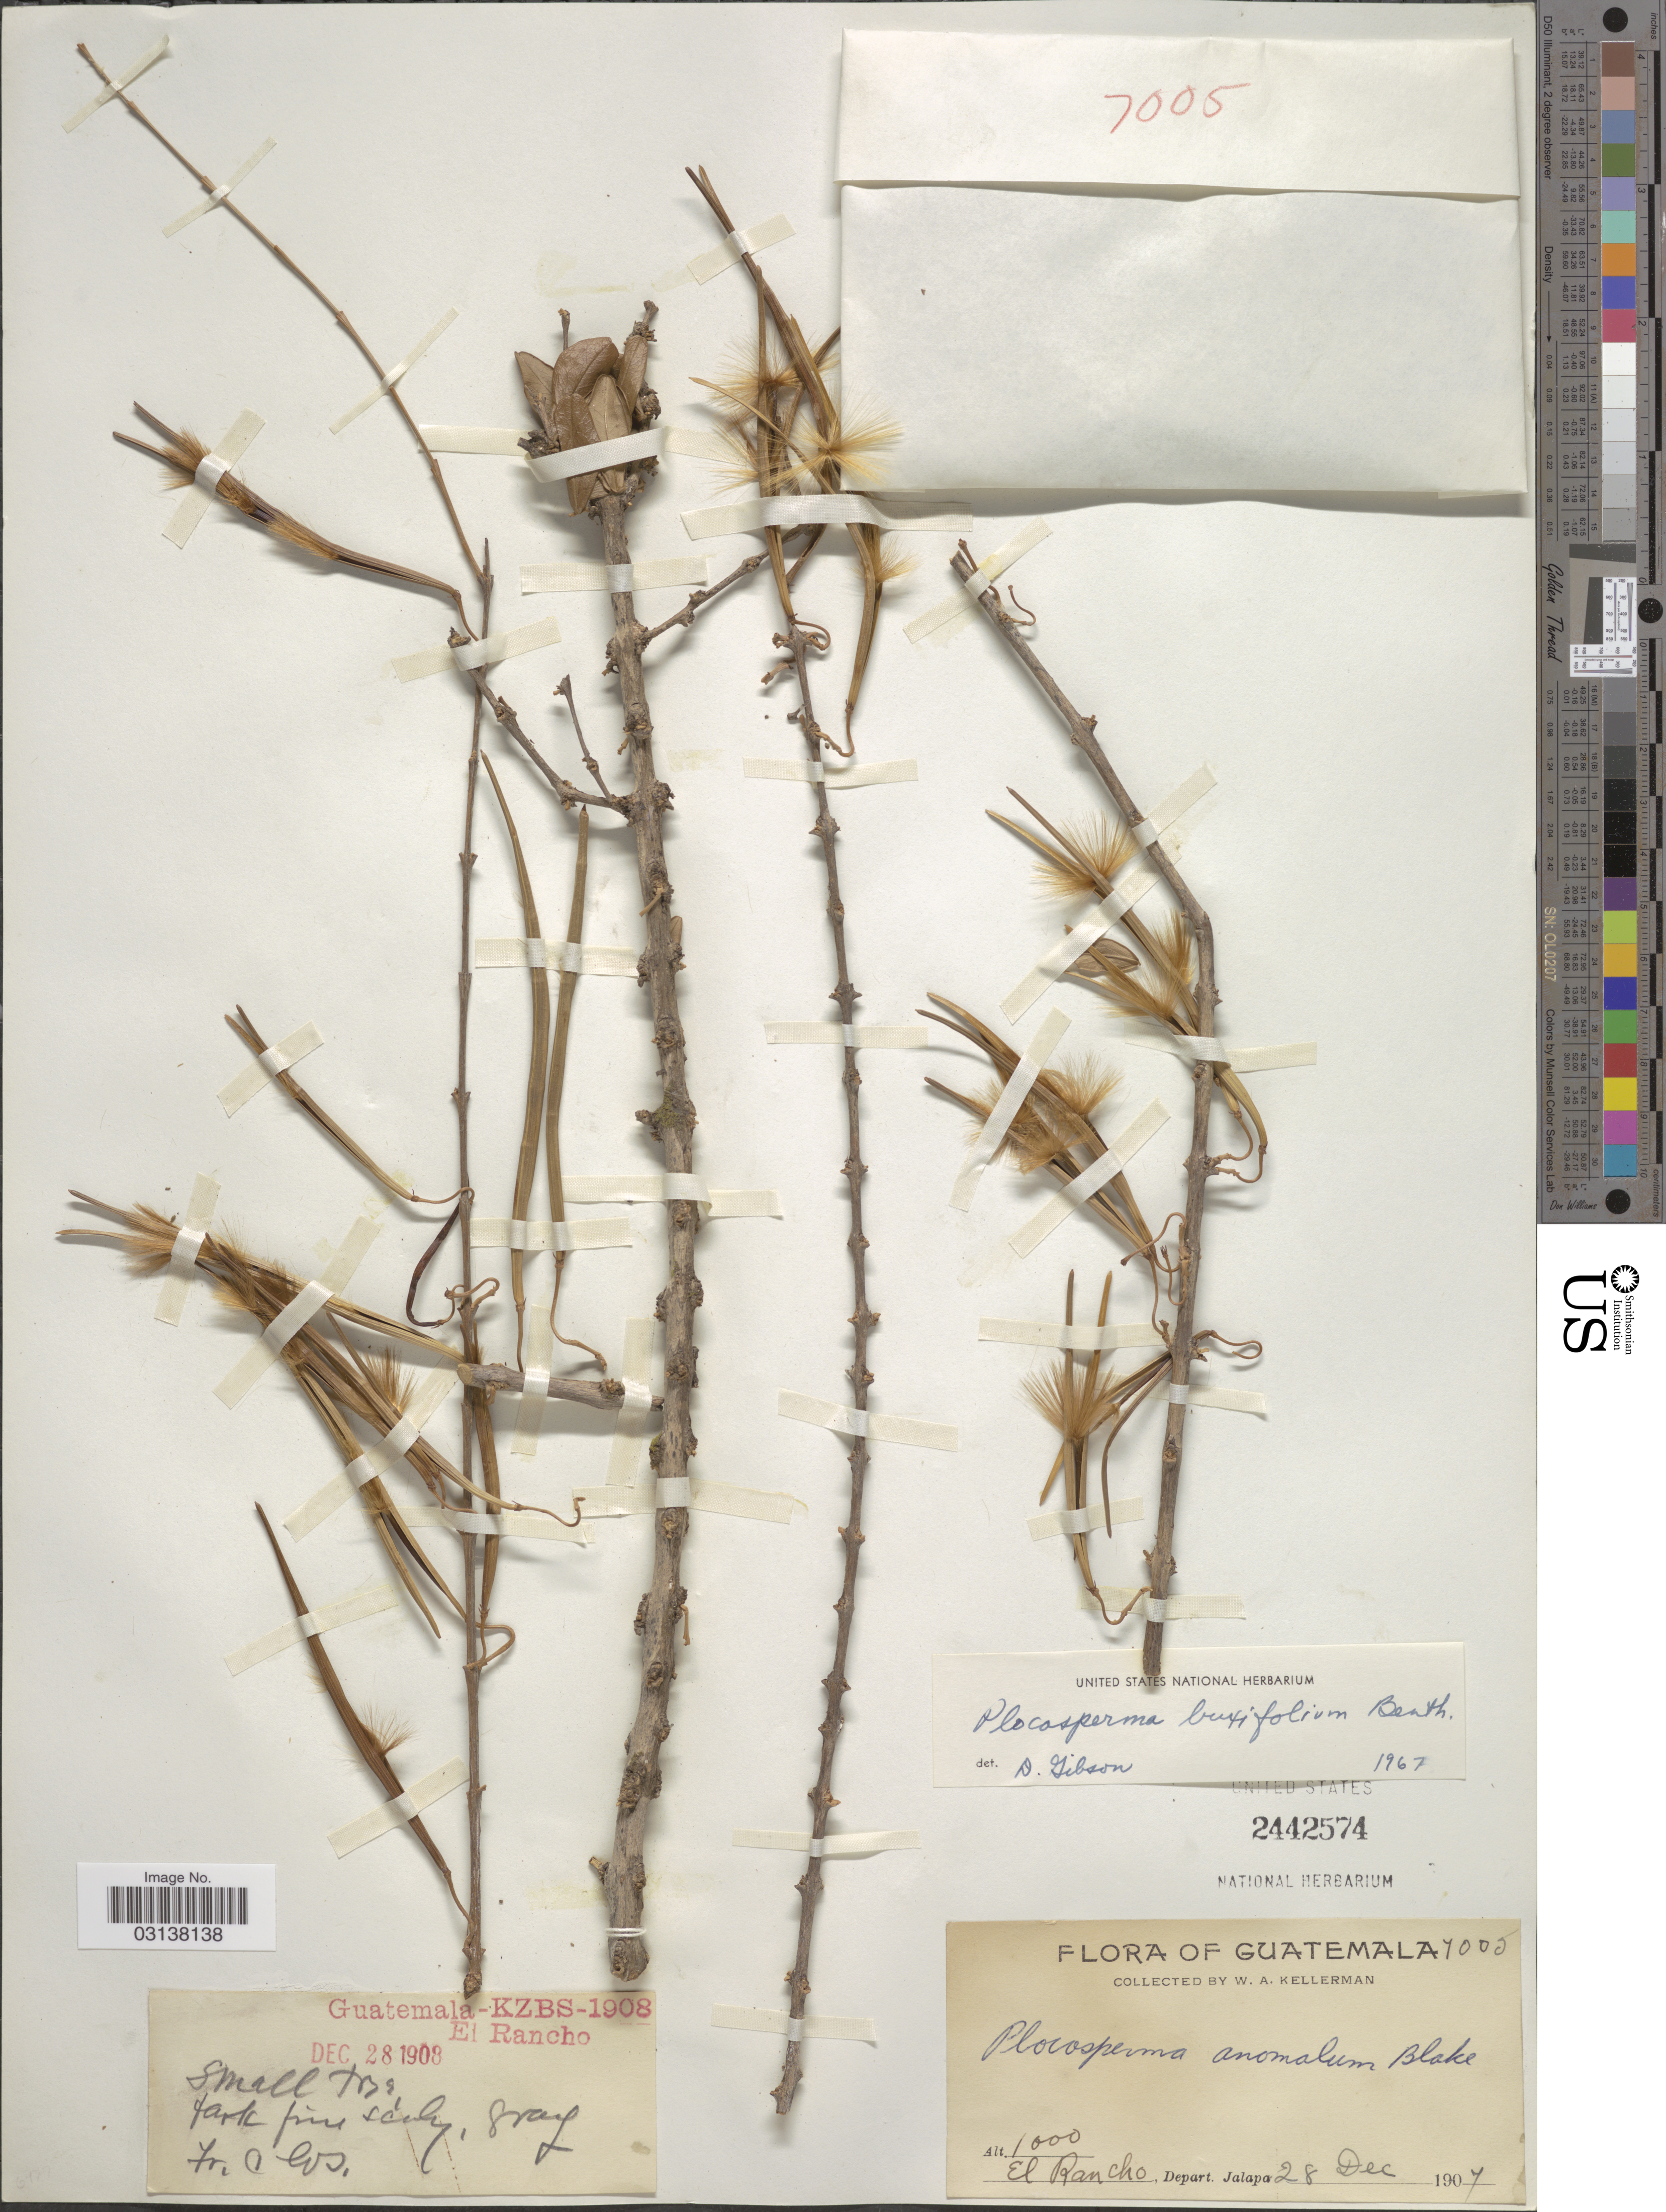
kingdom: Plantae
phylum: Tracheophyta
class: Magnoliopsida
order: Lamiales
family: Plocospermataceae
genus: Plocosperma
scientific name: Plocosperma buxifolium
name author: Benth. in Hook.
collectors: W. Kellerman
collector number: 7005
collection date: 1907-12-28/1908-12-28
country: Guatemala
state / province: Jalapa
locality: El Rancho, Depart. Jalapa.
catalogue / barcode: US 2442574